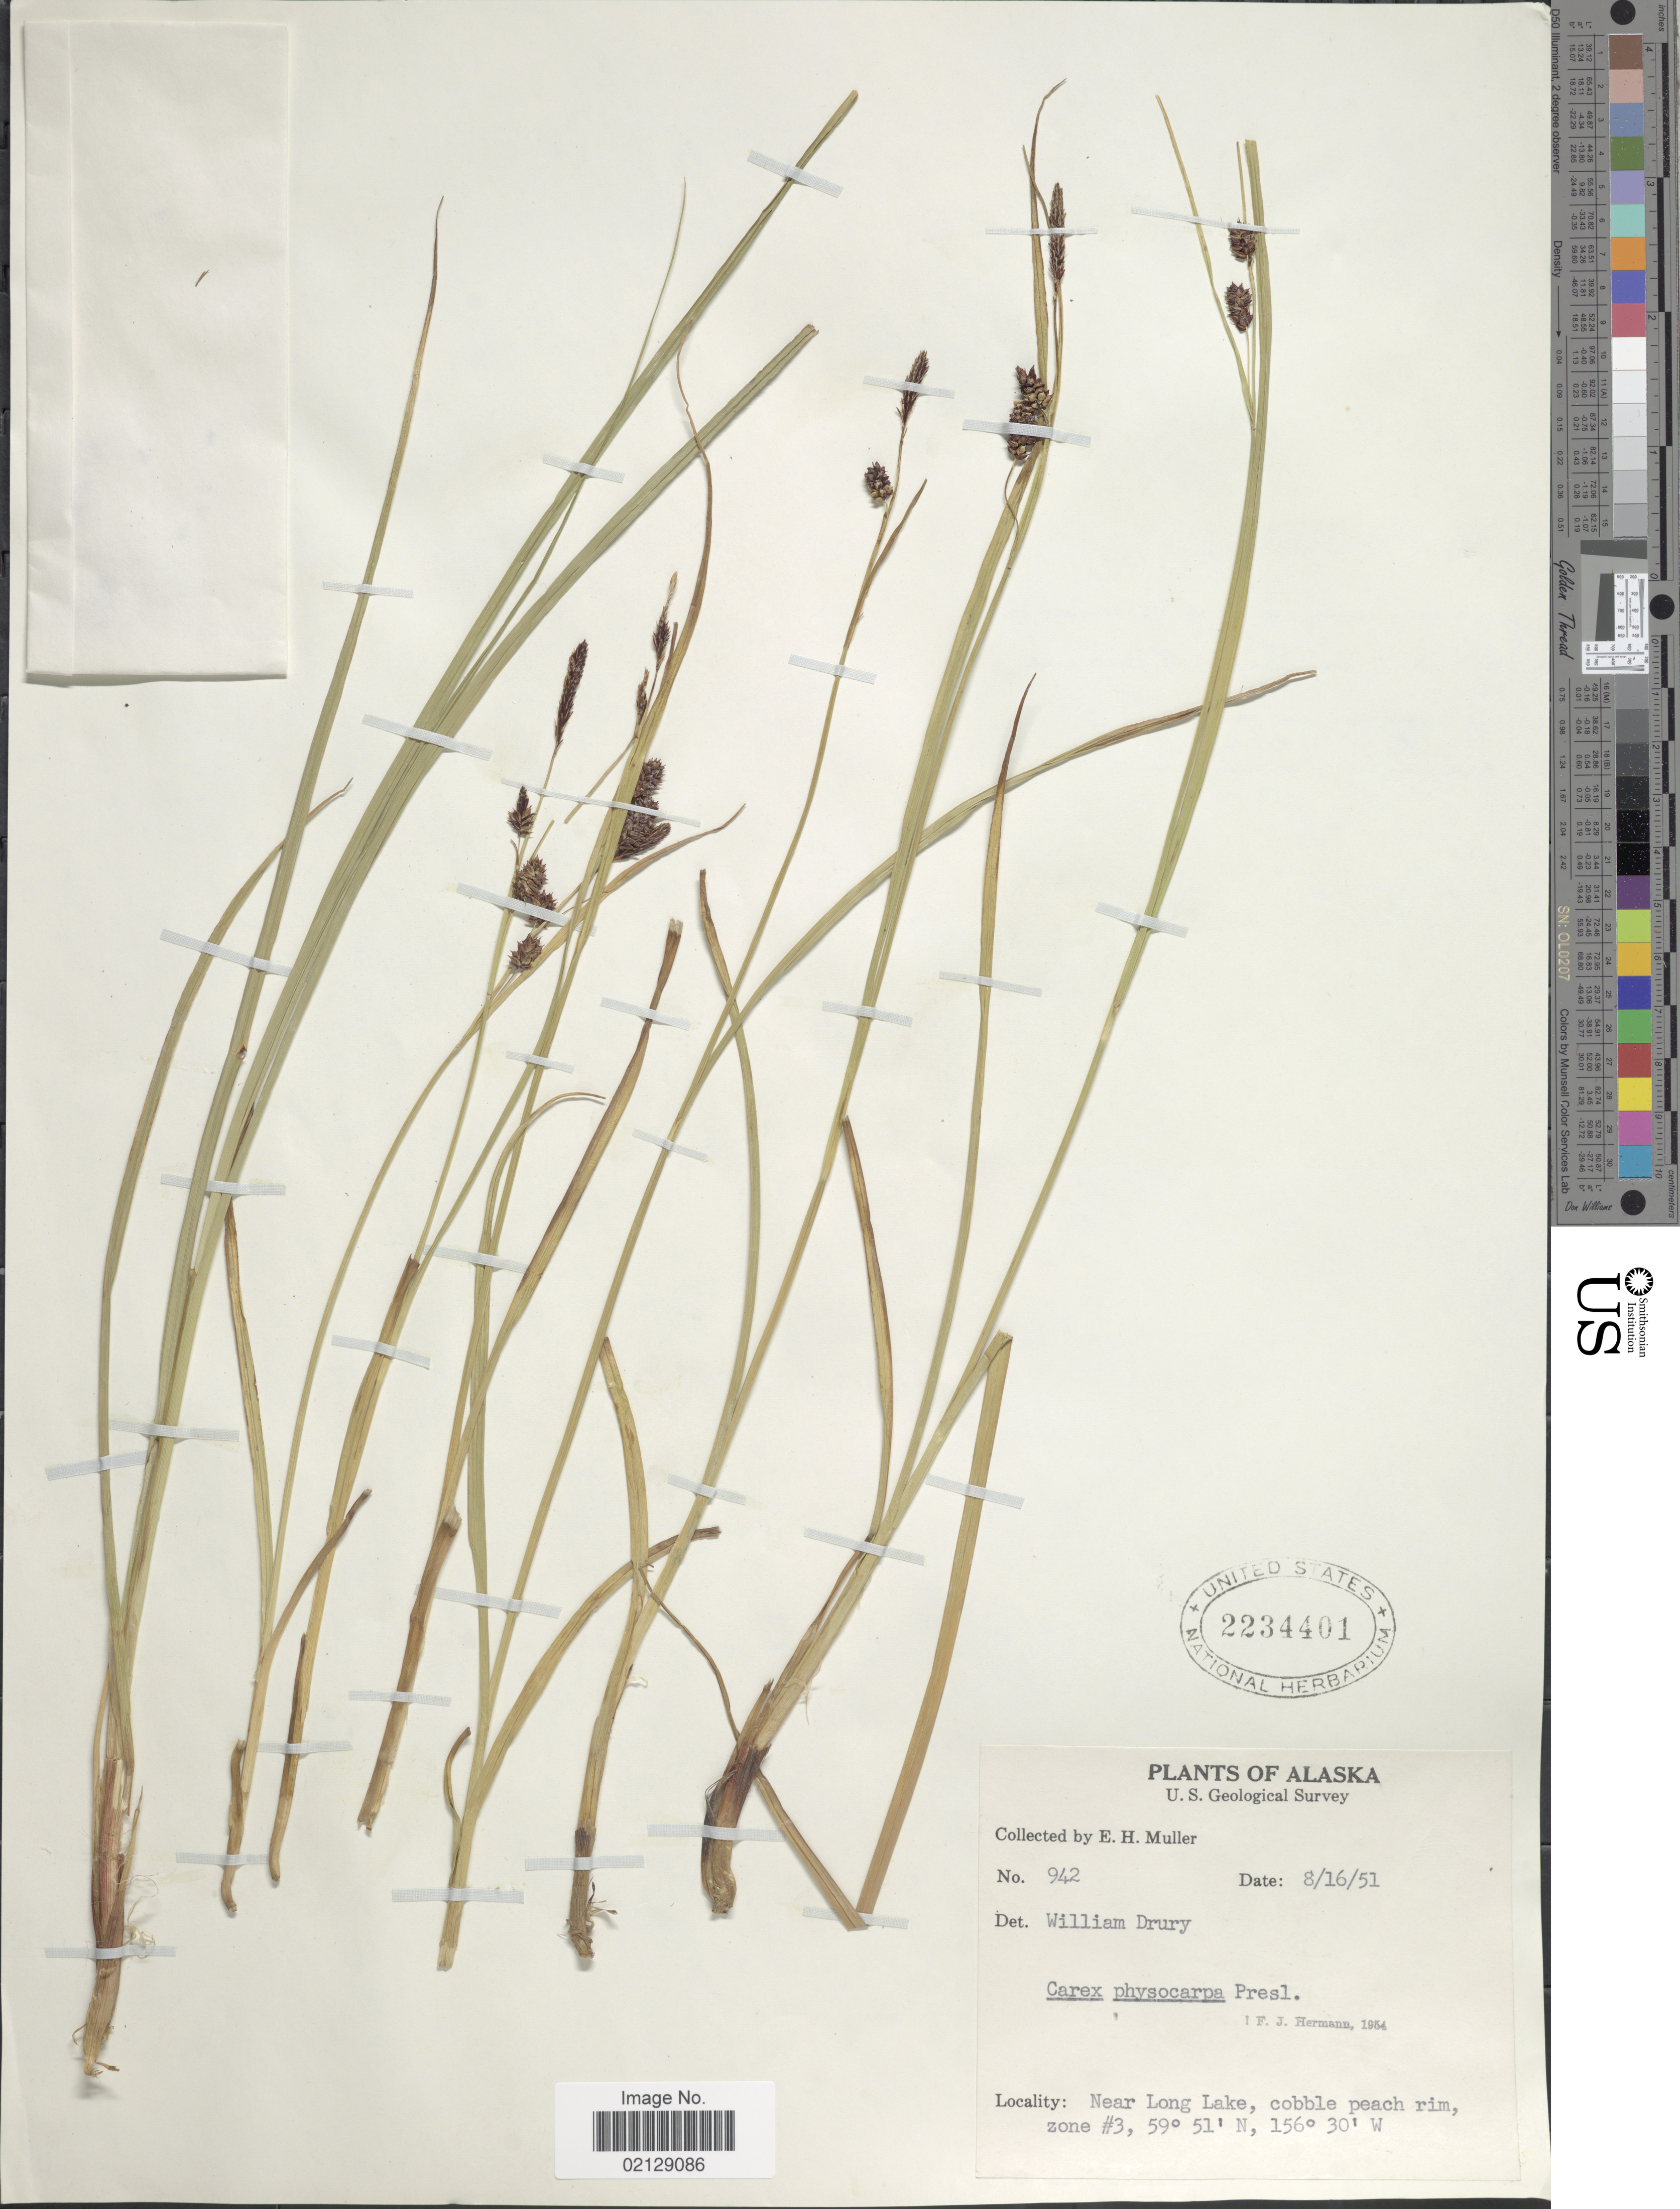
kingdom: Plantae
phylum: Tracheophyta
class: Liliopsida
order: Poales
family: Cyperaceae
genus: Carex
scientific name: Carex saxatilis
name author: L.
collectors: E. H. Muller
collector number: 942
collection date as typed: Transcribed d/m/y: 16/8/51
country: United States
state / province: Alaska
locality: William Drury, Near Long Lake, cobble peach rim, Zone #3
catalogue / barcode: US 2234401